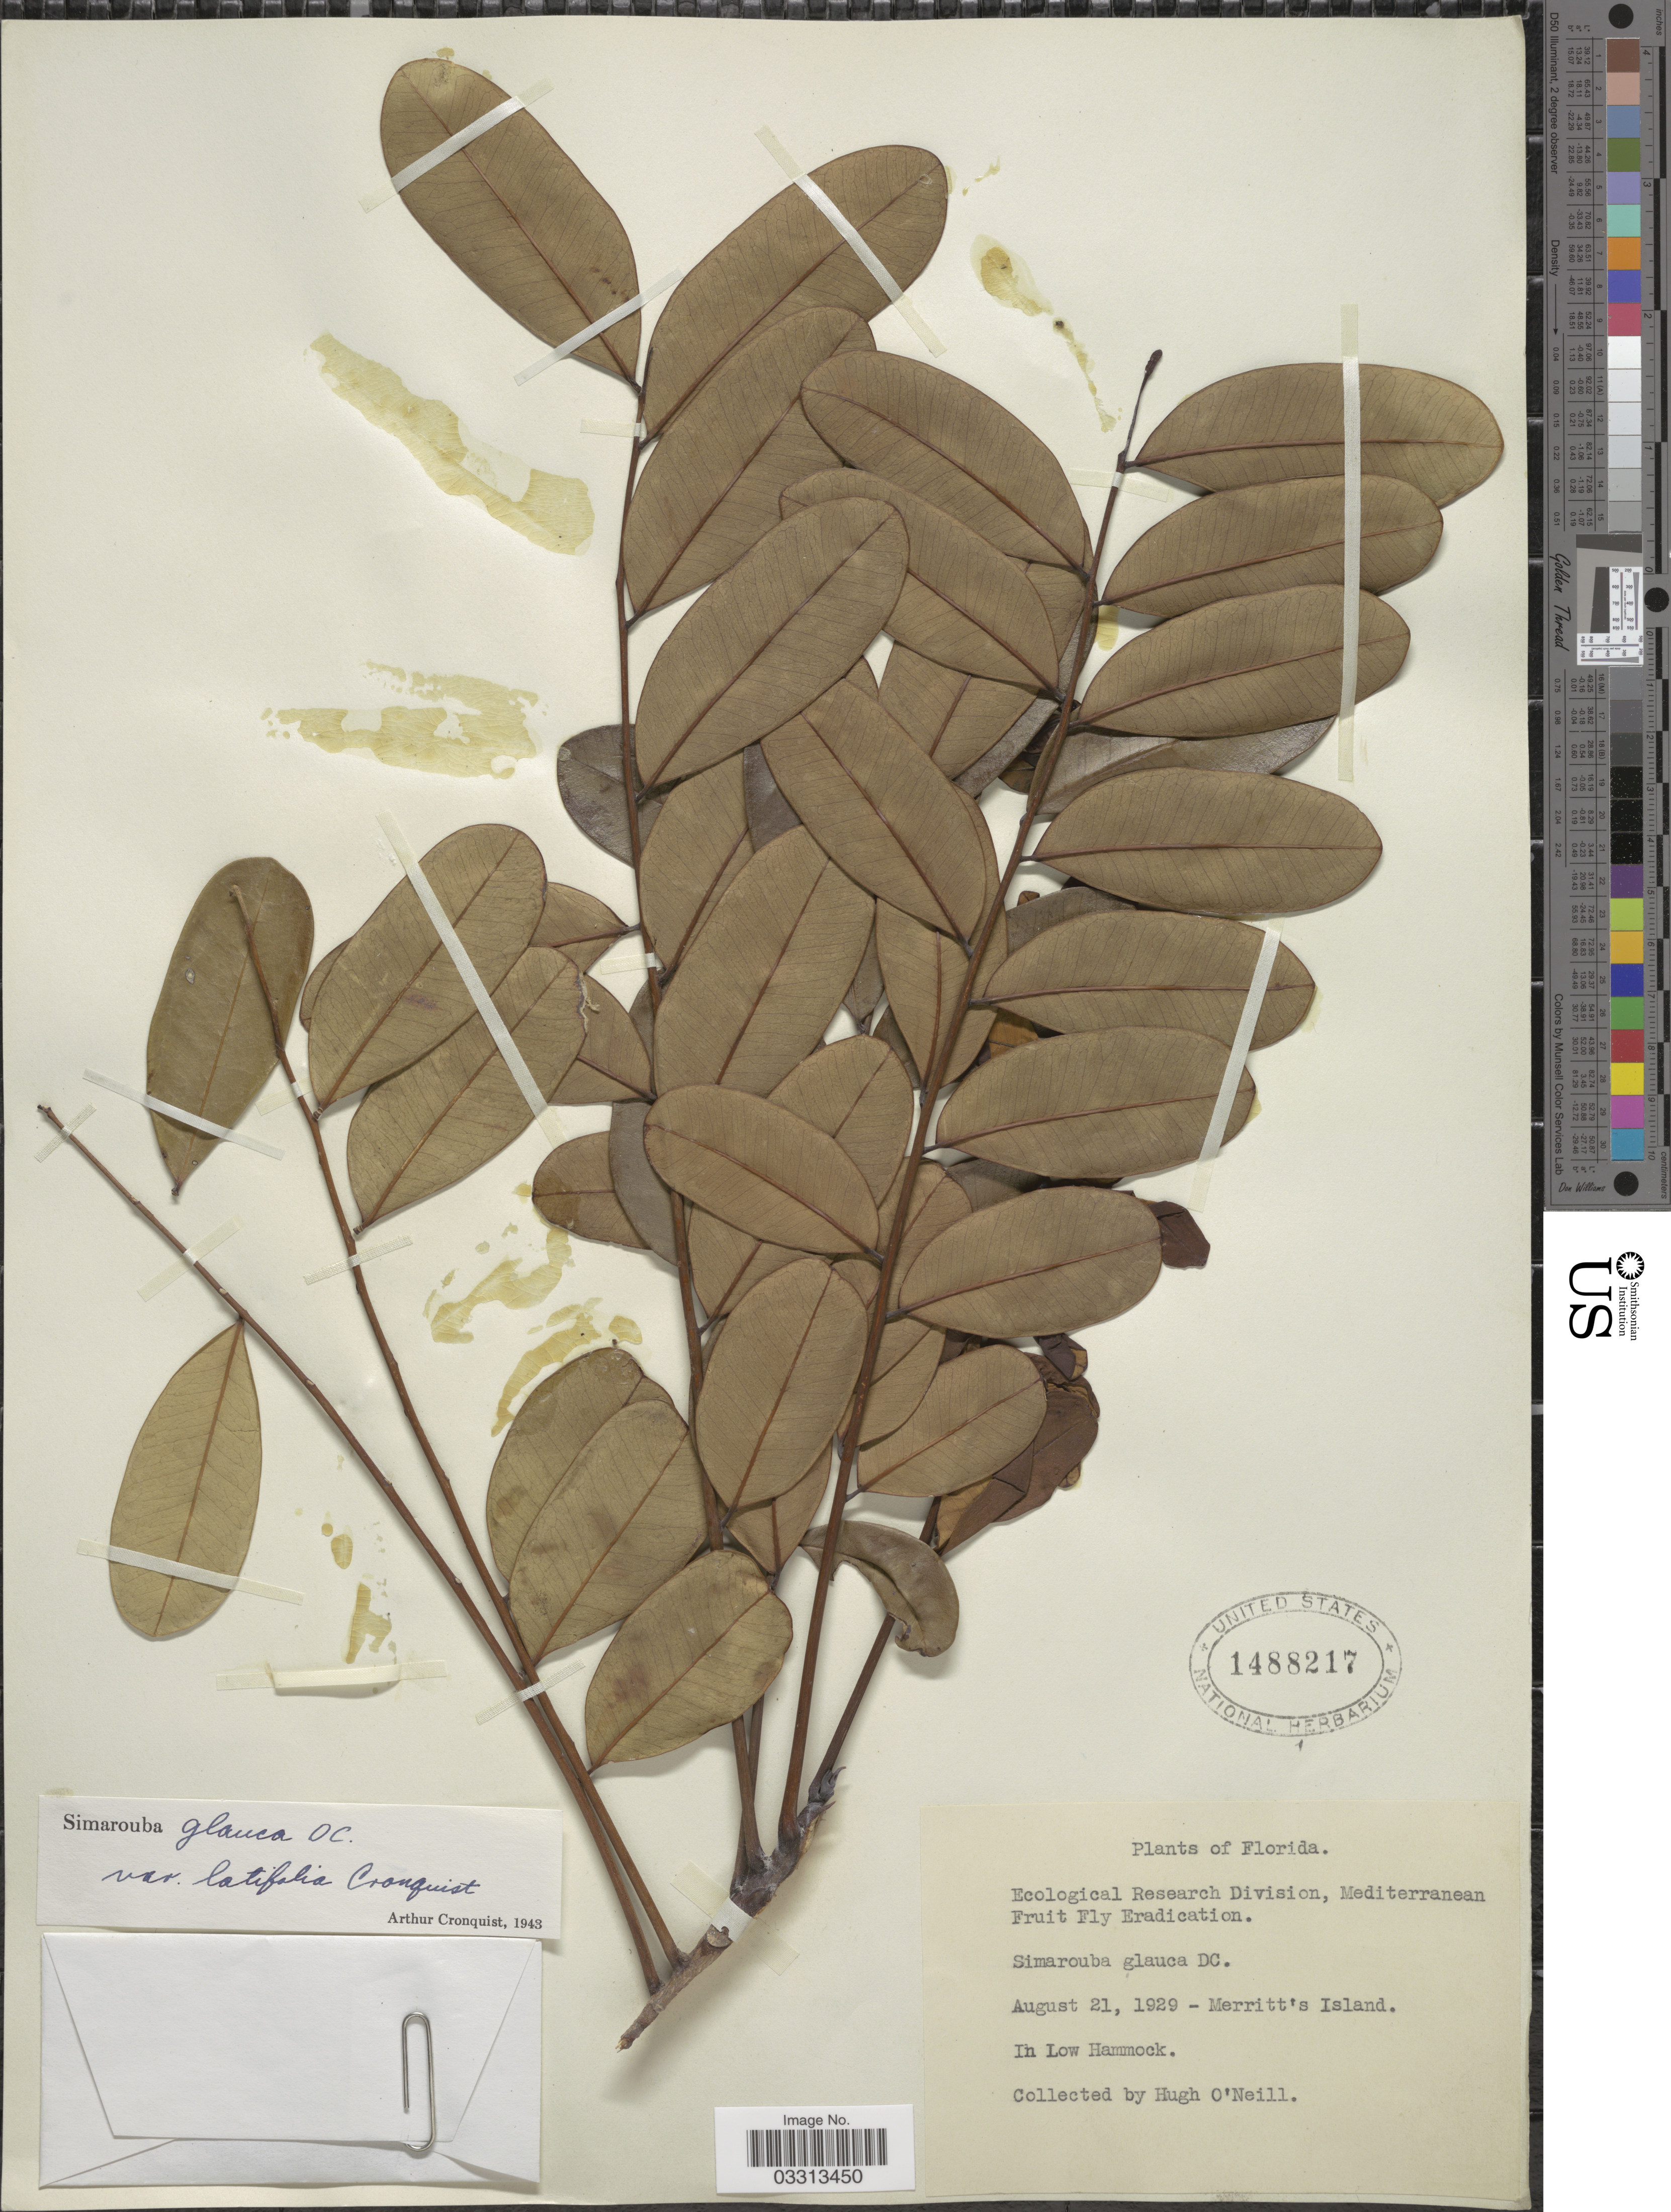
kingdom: Plantae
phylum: Tracheophyta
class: Magnoliopsida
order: Sapindales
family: Simaroubaceae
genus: Simarouba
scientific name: Simarouba glauca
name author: DC.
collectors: H. O'Neill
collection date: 1929-08-21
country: United States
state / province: Florida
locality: Merritt's Island. In Low Hammock.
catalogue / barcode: US 1488217